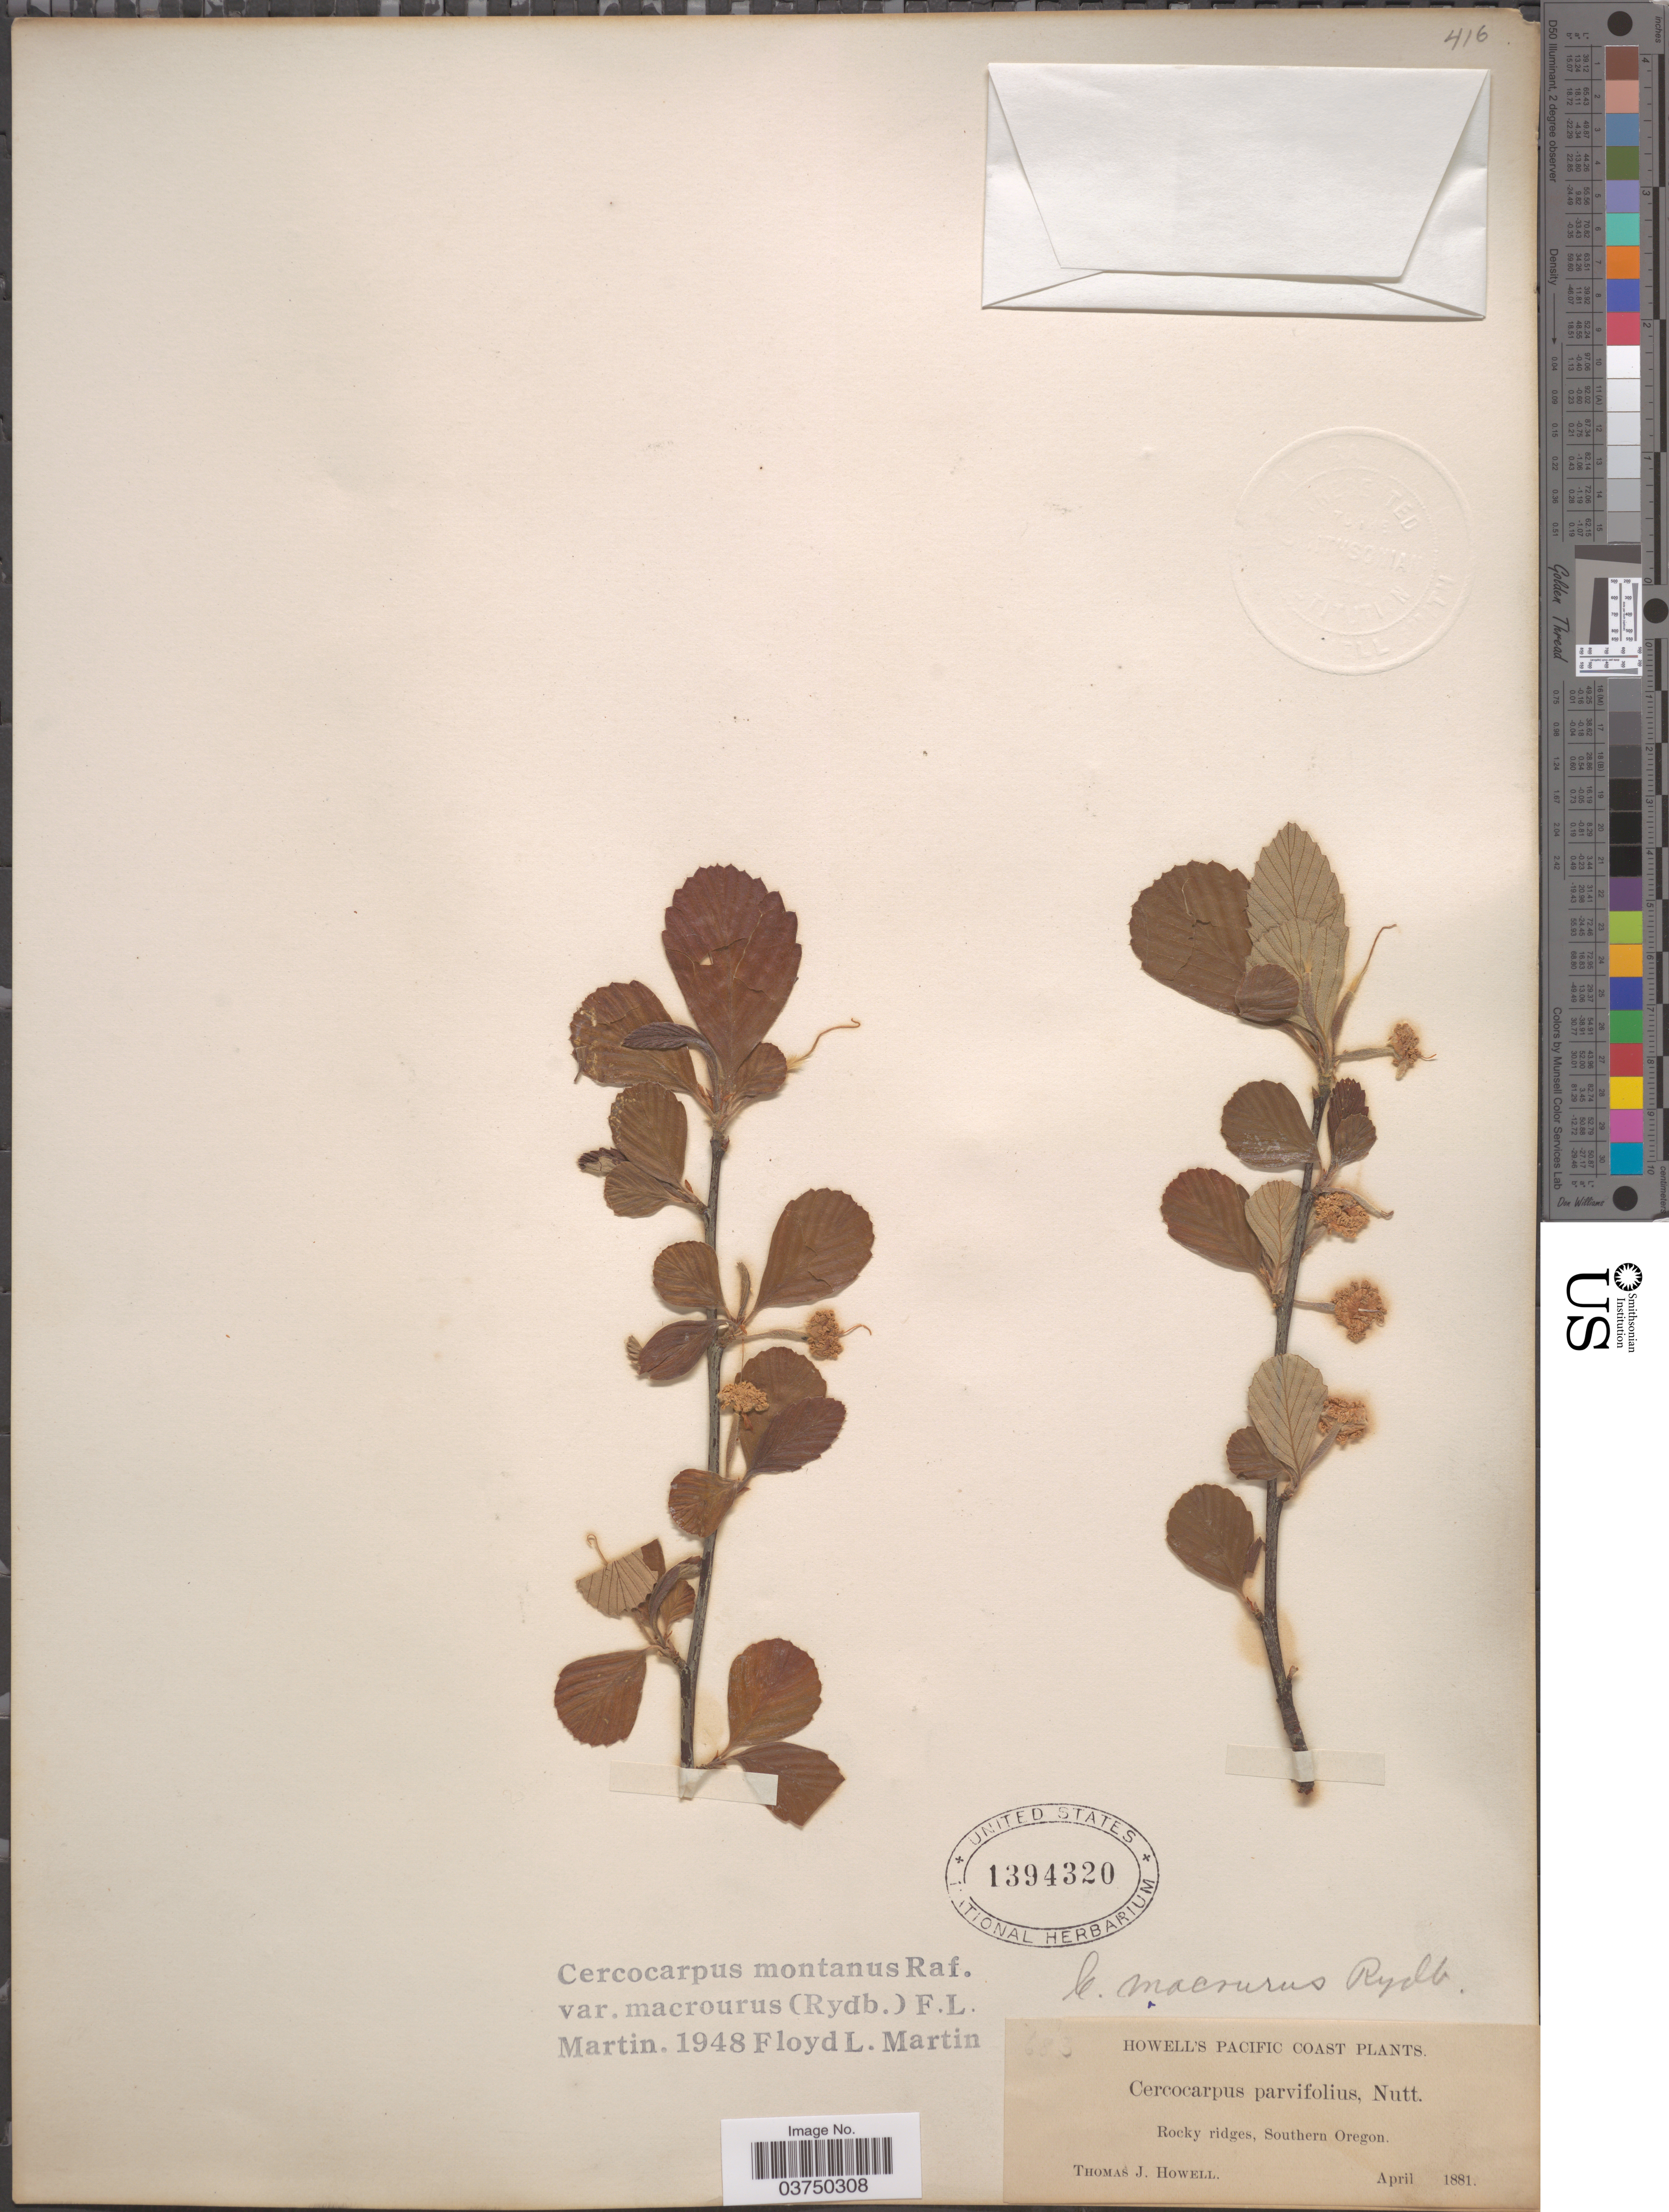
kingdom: Plantae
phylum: Tracheophyta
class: Magnoliopsida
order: Rosales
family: Rosaceae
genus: Cercocarpus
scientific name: Cercocarpus montanus var. macrourus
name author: (Rydb.) F.L. Martin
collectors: T. J. Howell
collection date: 1881-04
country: United States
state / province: Oregon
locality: Pacific Coast. Southern Oregon.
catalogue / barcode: US 1394320